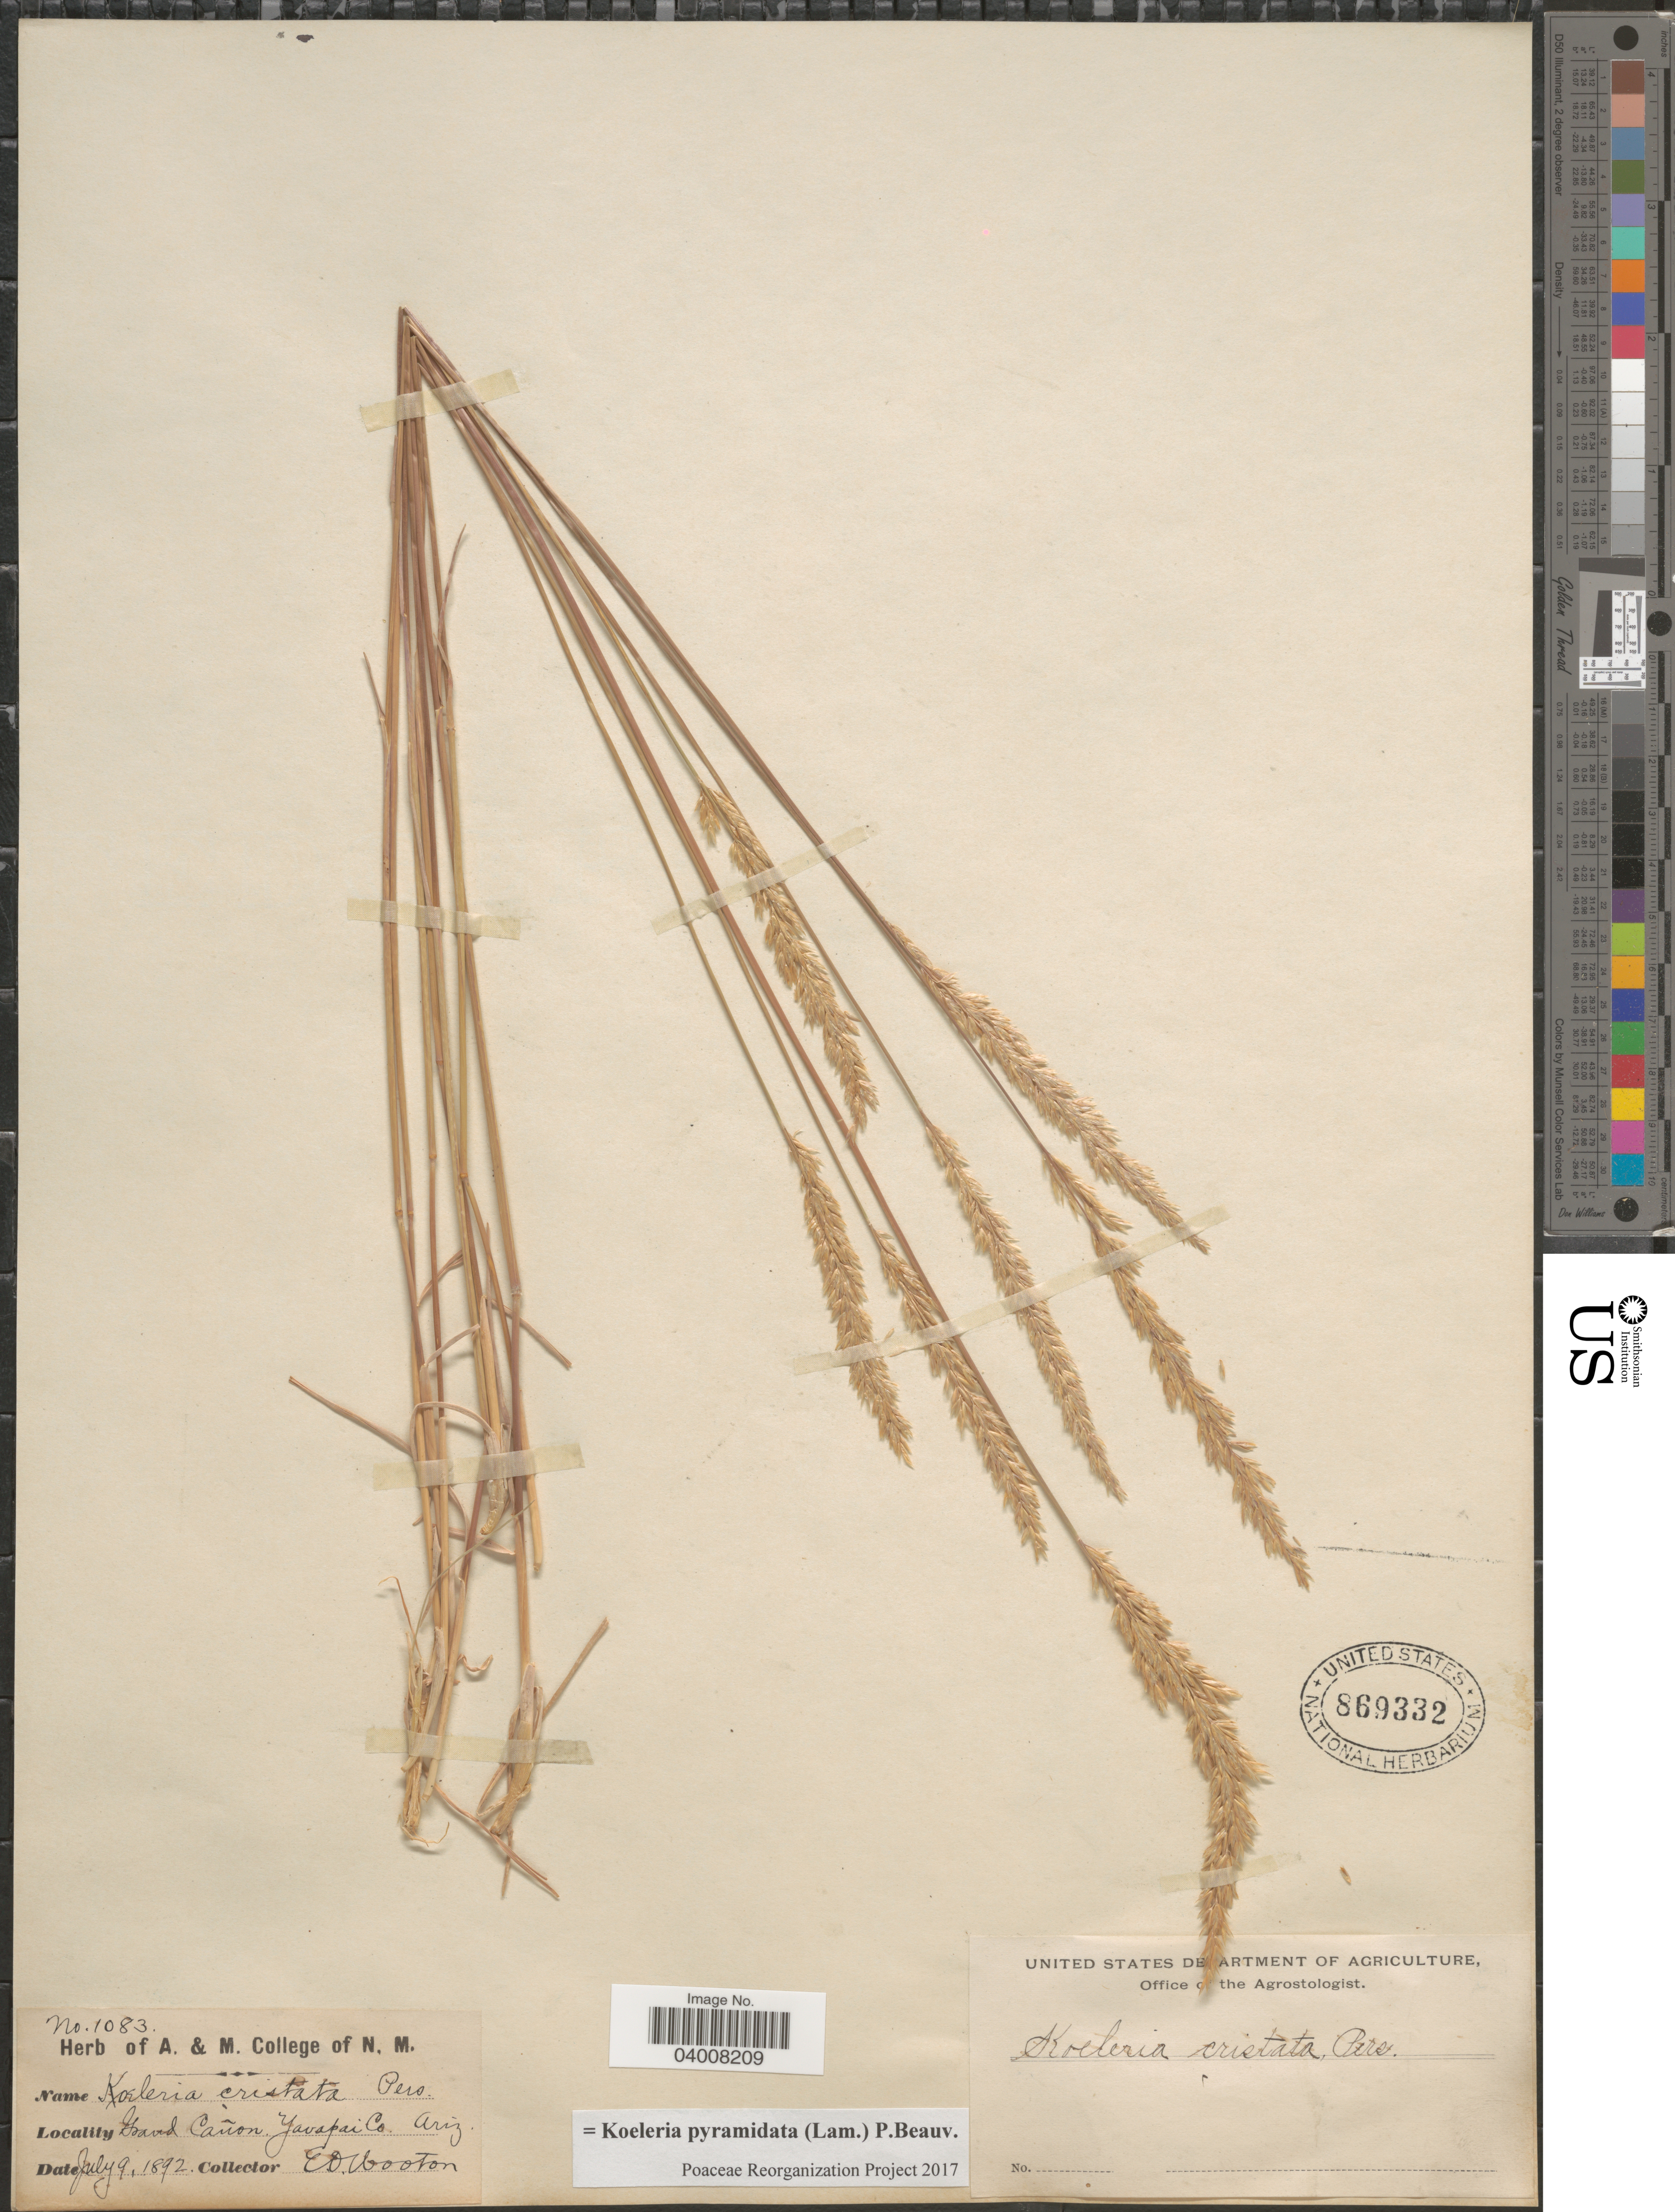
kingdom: Plantae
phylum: Tracheophyta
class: Liliopsida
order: Poales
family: Poaceae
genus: Koeleria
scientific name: Koeleria pyramidata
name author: (Lam.) P. Beauv.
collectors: E. O. Wooton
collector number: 1083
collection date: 1892-07-09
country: United States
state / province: Arizona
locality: Graved Cañon. Yavapai Co.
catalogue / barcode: US 869332